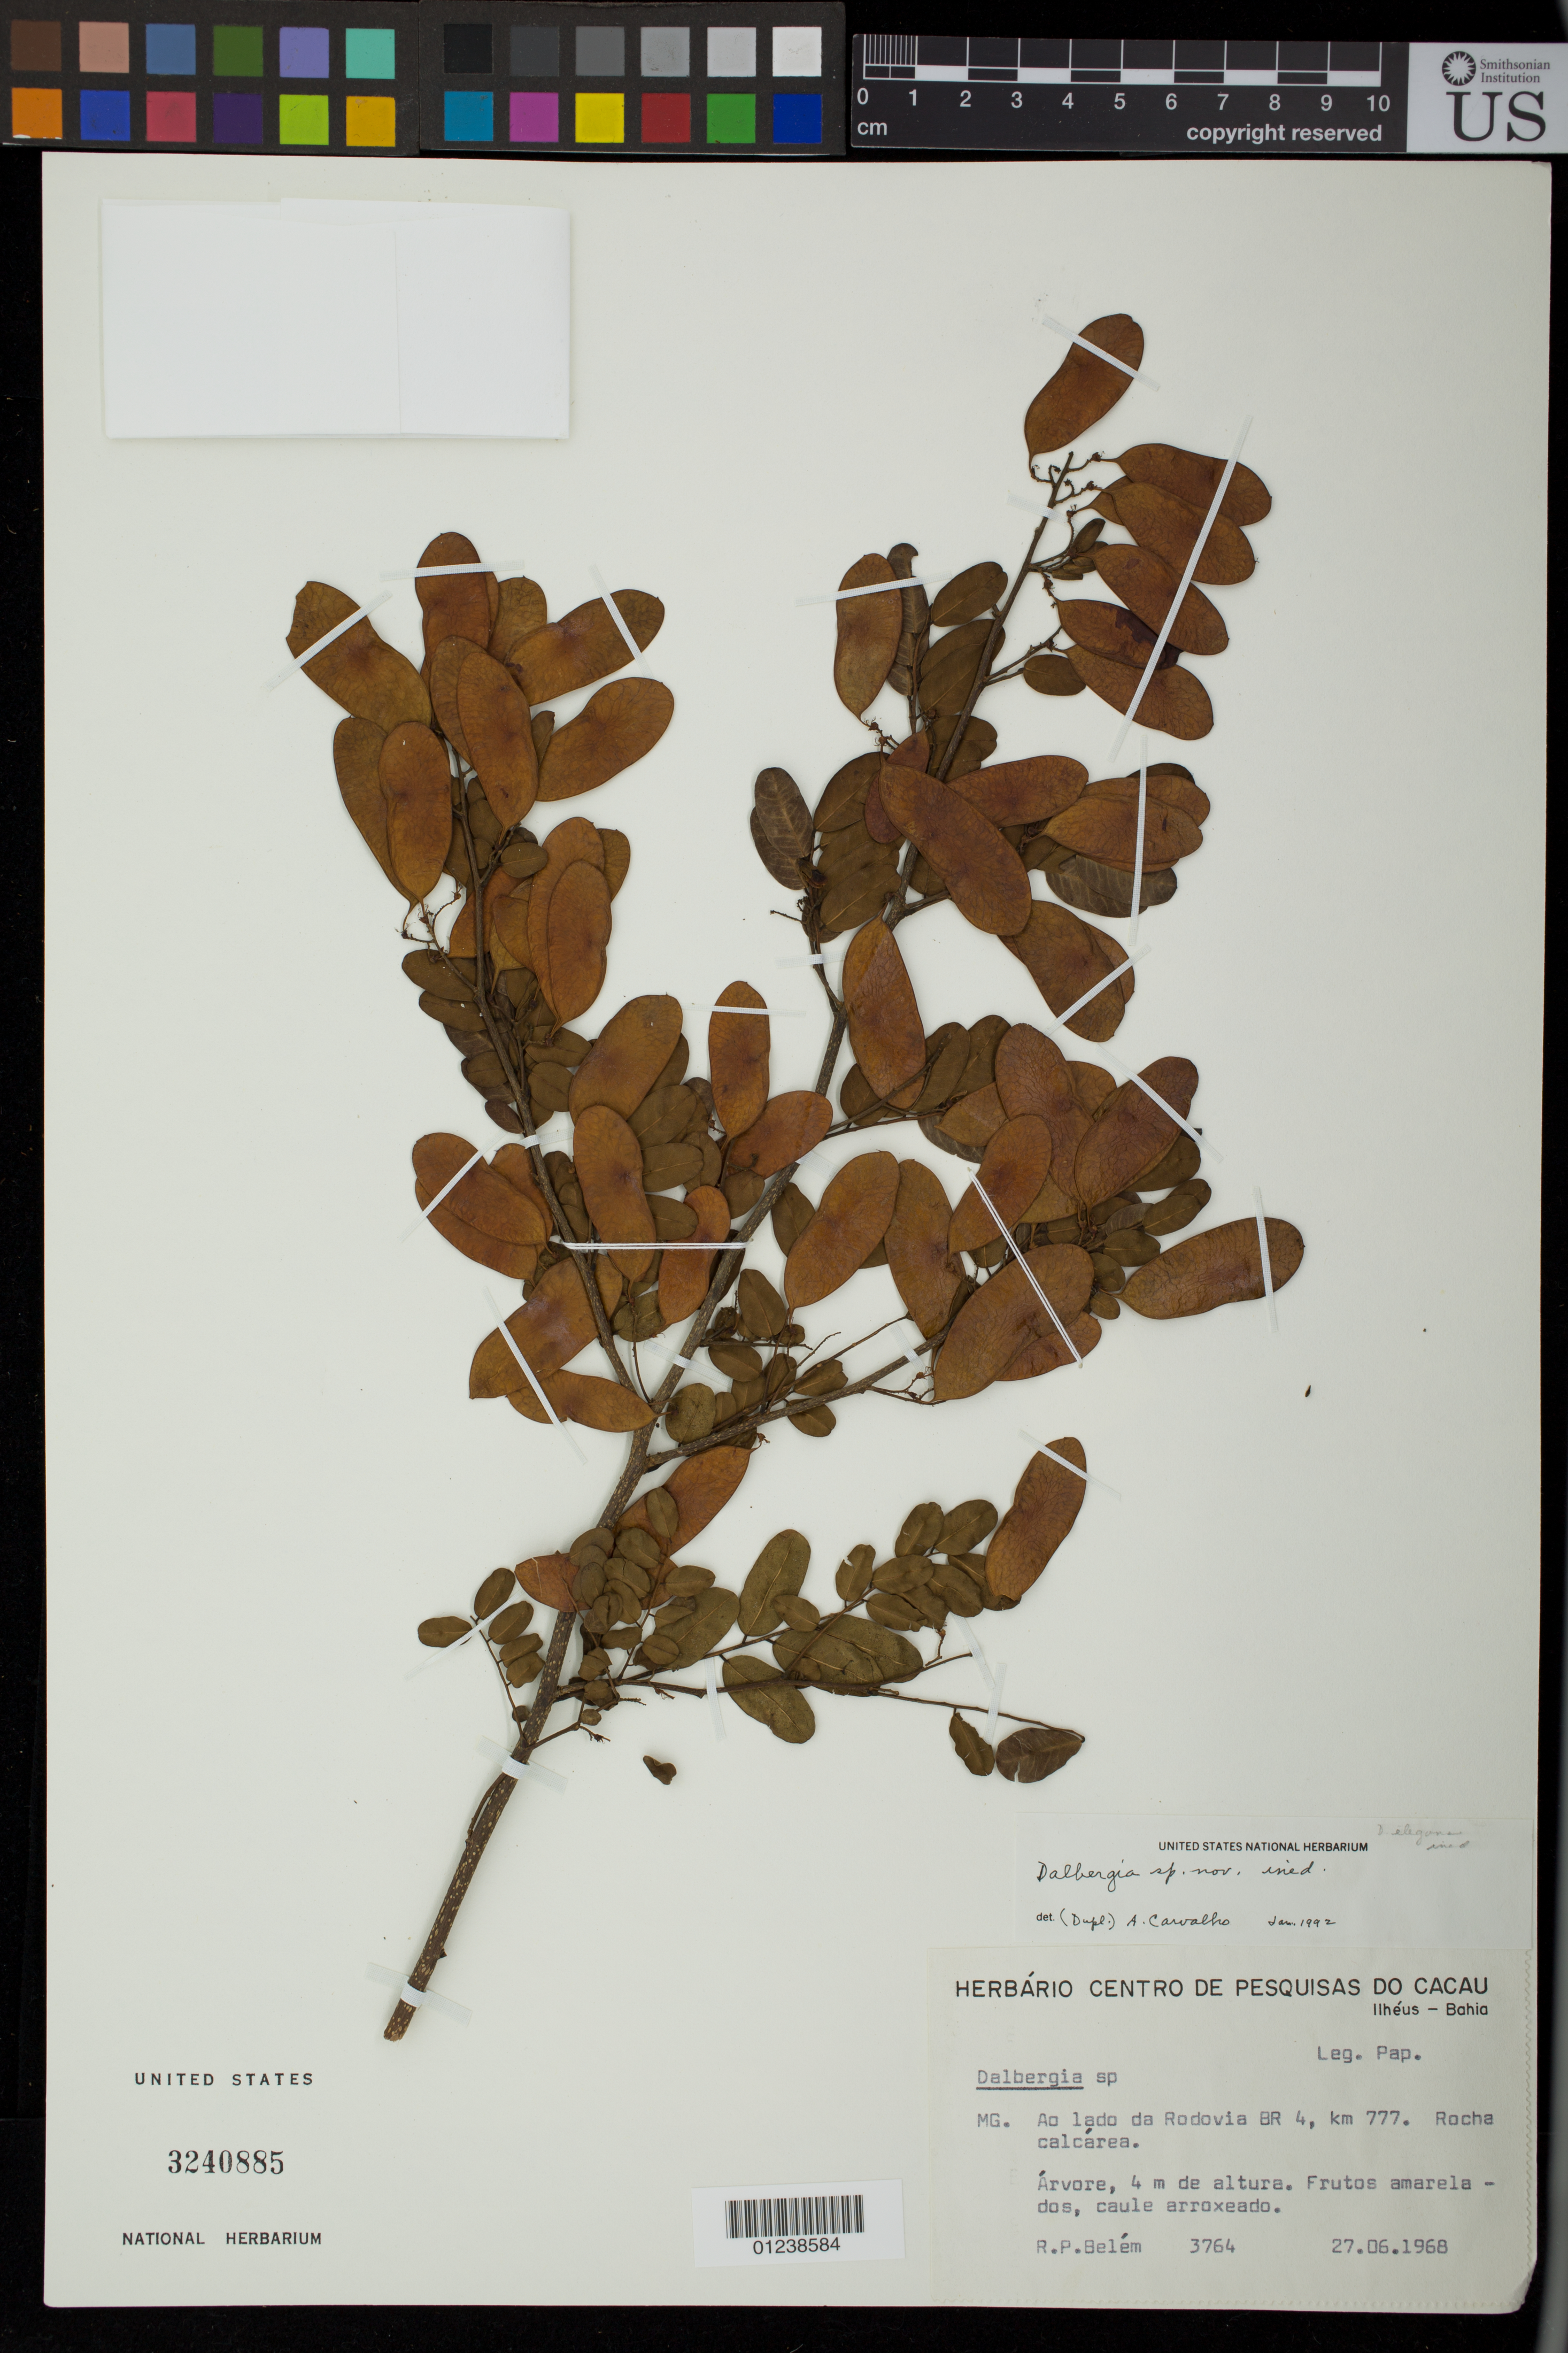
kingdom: Plantae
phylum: Tracheophyta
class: Magnoliopsida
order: Fabales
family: Fabaceae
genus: Dalbergia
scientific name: Dalbergia sp.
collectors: R. P. Belém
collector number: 3764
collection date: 1968-06-27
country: Brazil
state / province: Bahia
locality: Ao lado da Rodovia BR 4, km 777.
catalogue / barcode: US 3240885